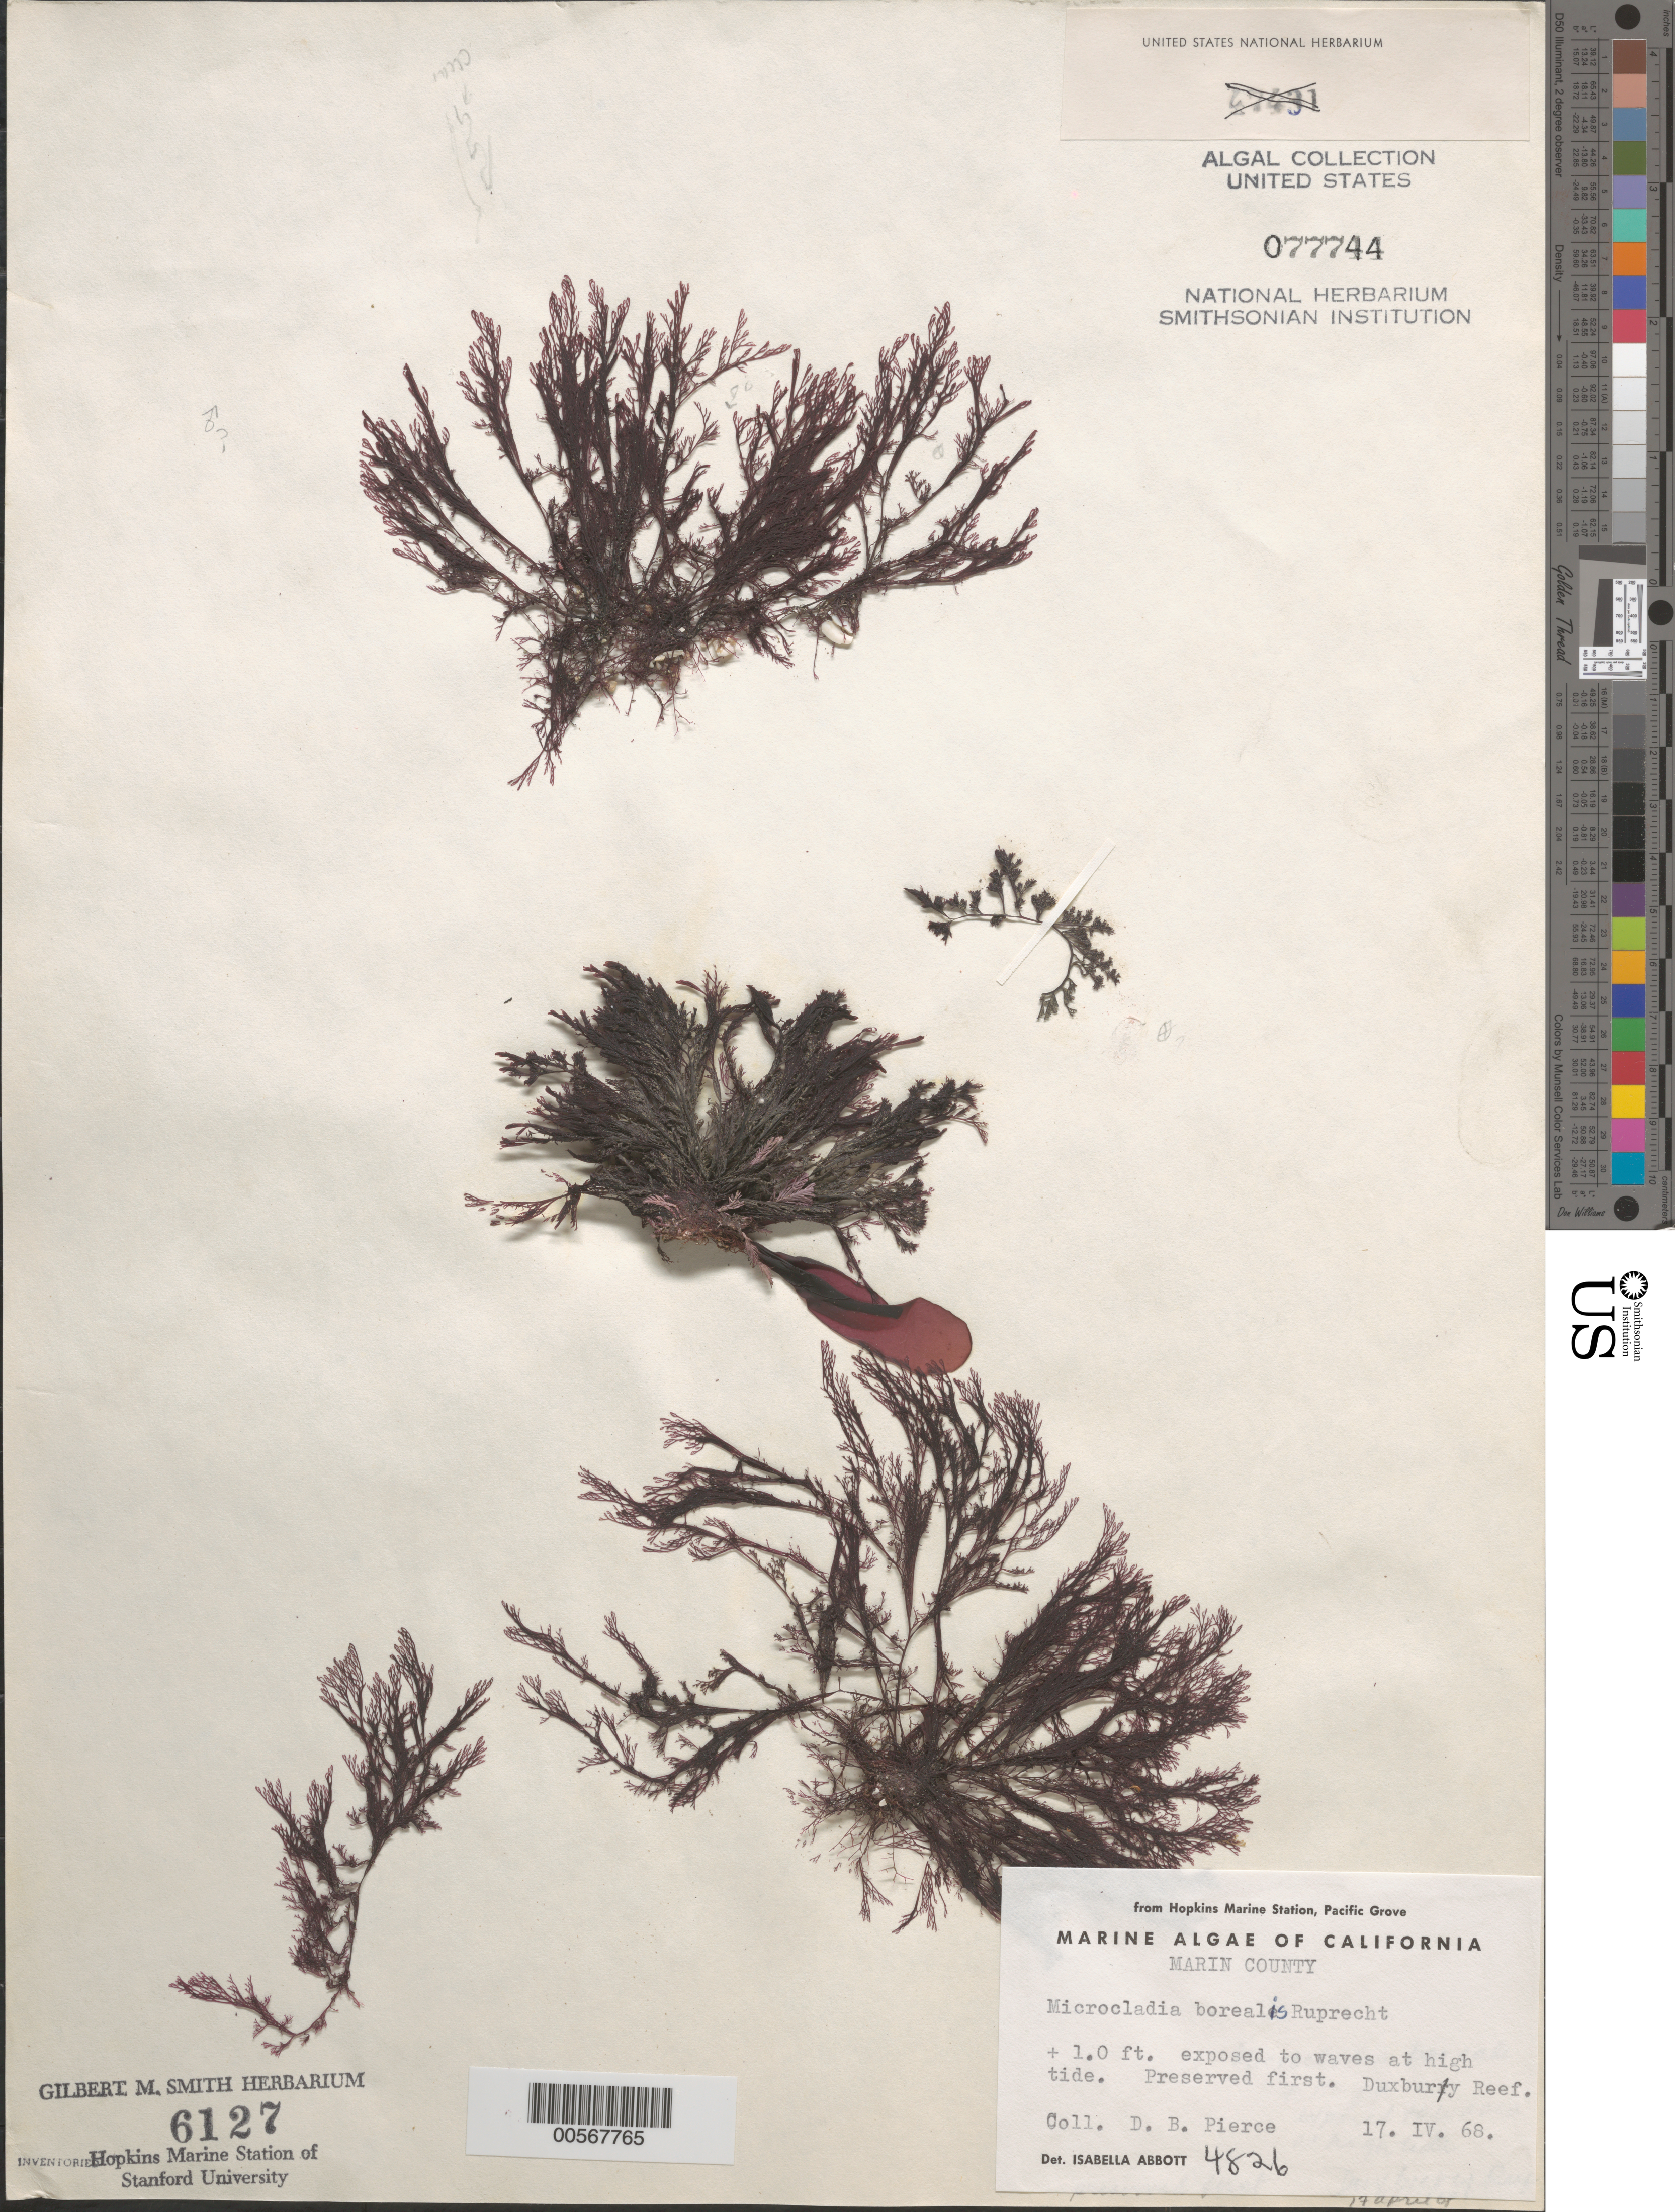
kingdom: Plantae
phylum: Rhodophyta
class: Florideophyceae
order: Ceramiales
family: Ceramiaceae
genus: Microcladia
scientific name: Microcladia borealis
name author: Rupr.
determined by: Abbott, Isabella A.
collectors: D. Pierce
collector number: IAA 4826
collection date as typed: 17 Apr 1968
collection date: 1968-04-17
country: United States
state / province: California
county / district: Marin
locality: Duxbury Reef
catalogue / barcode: US 77744